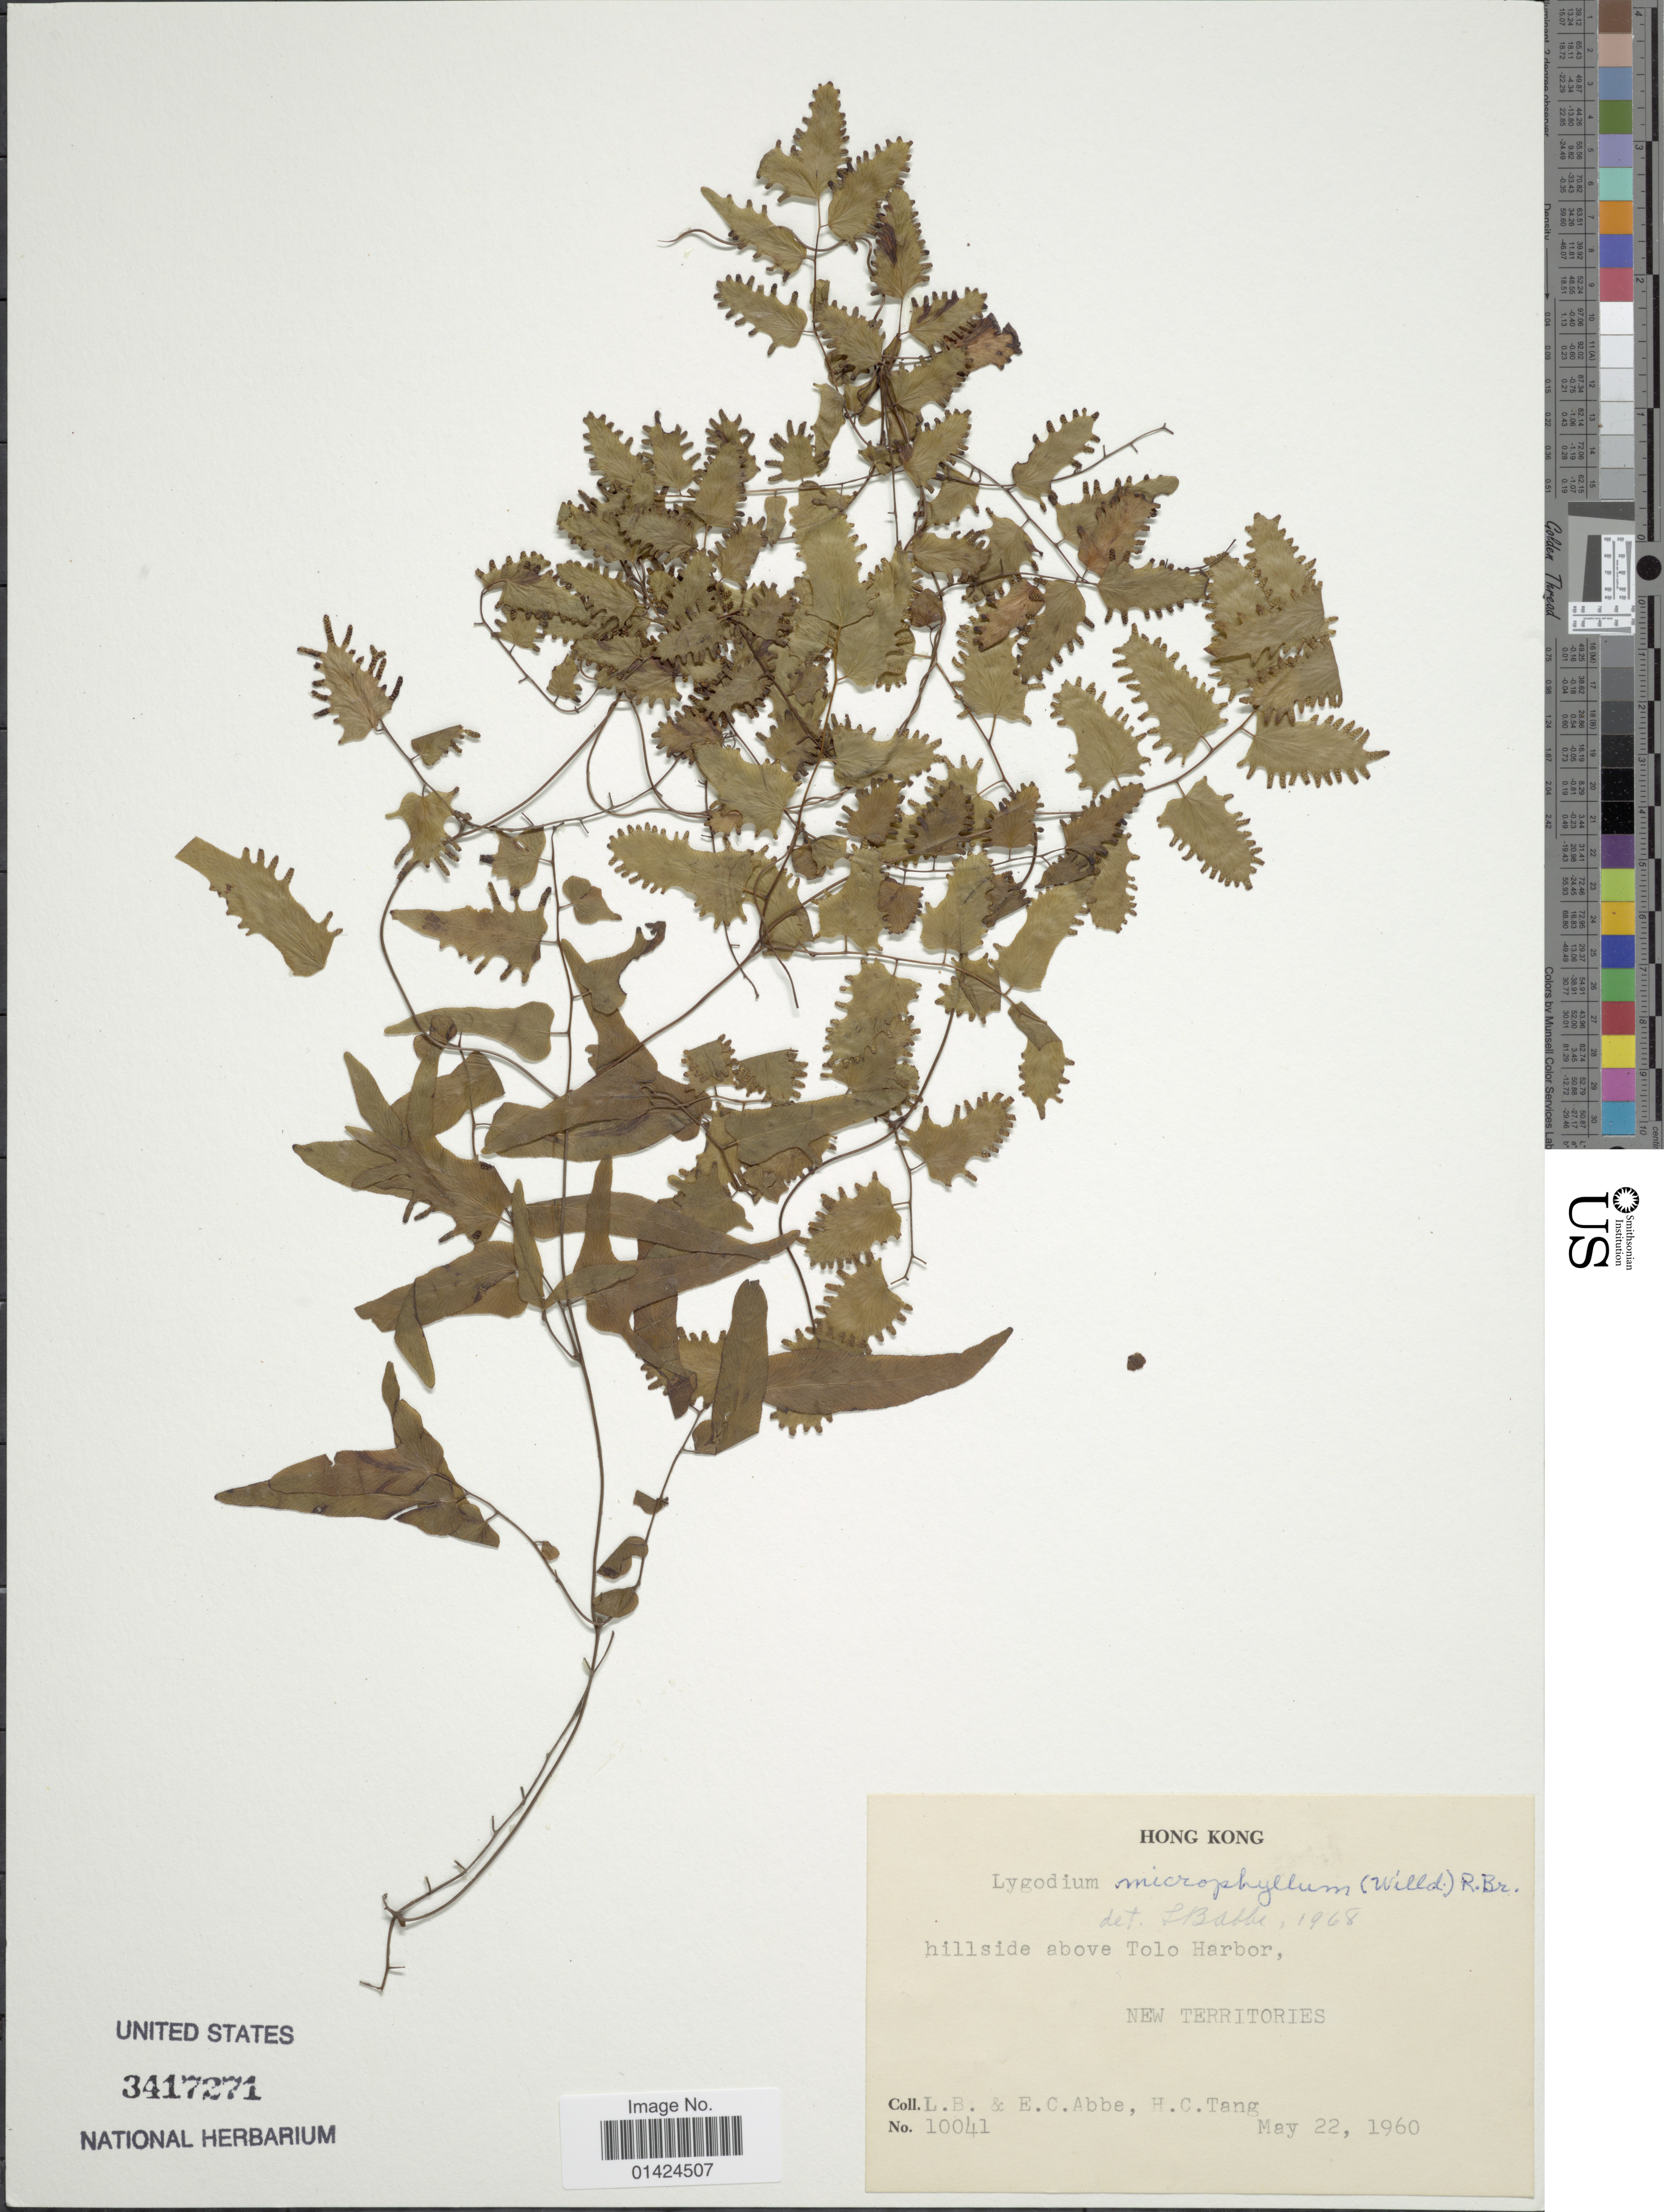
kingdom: Plantae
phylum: Tracheophyta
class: Polypodiopsida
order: Schizaeales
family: Lygodiaceae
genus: Lygodium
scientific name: Lygodium microphyllum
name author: (Cav.) R. Br.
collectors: L. B. Abbe, E. C. Abbe & H. Tang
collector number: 10041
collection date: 1960-05-22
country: China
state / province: Hong Kong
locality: Hillside above Tolo Harbor. New Territories.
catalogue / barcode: US 3417271